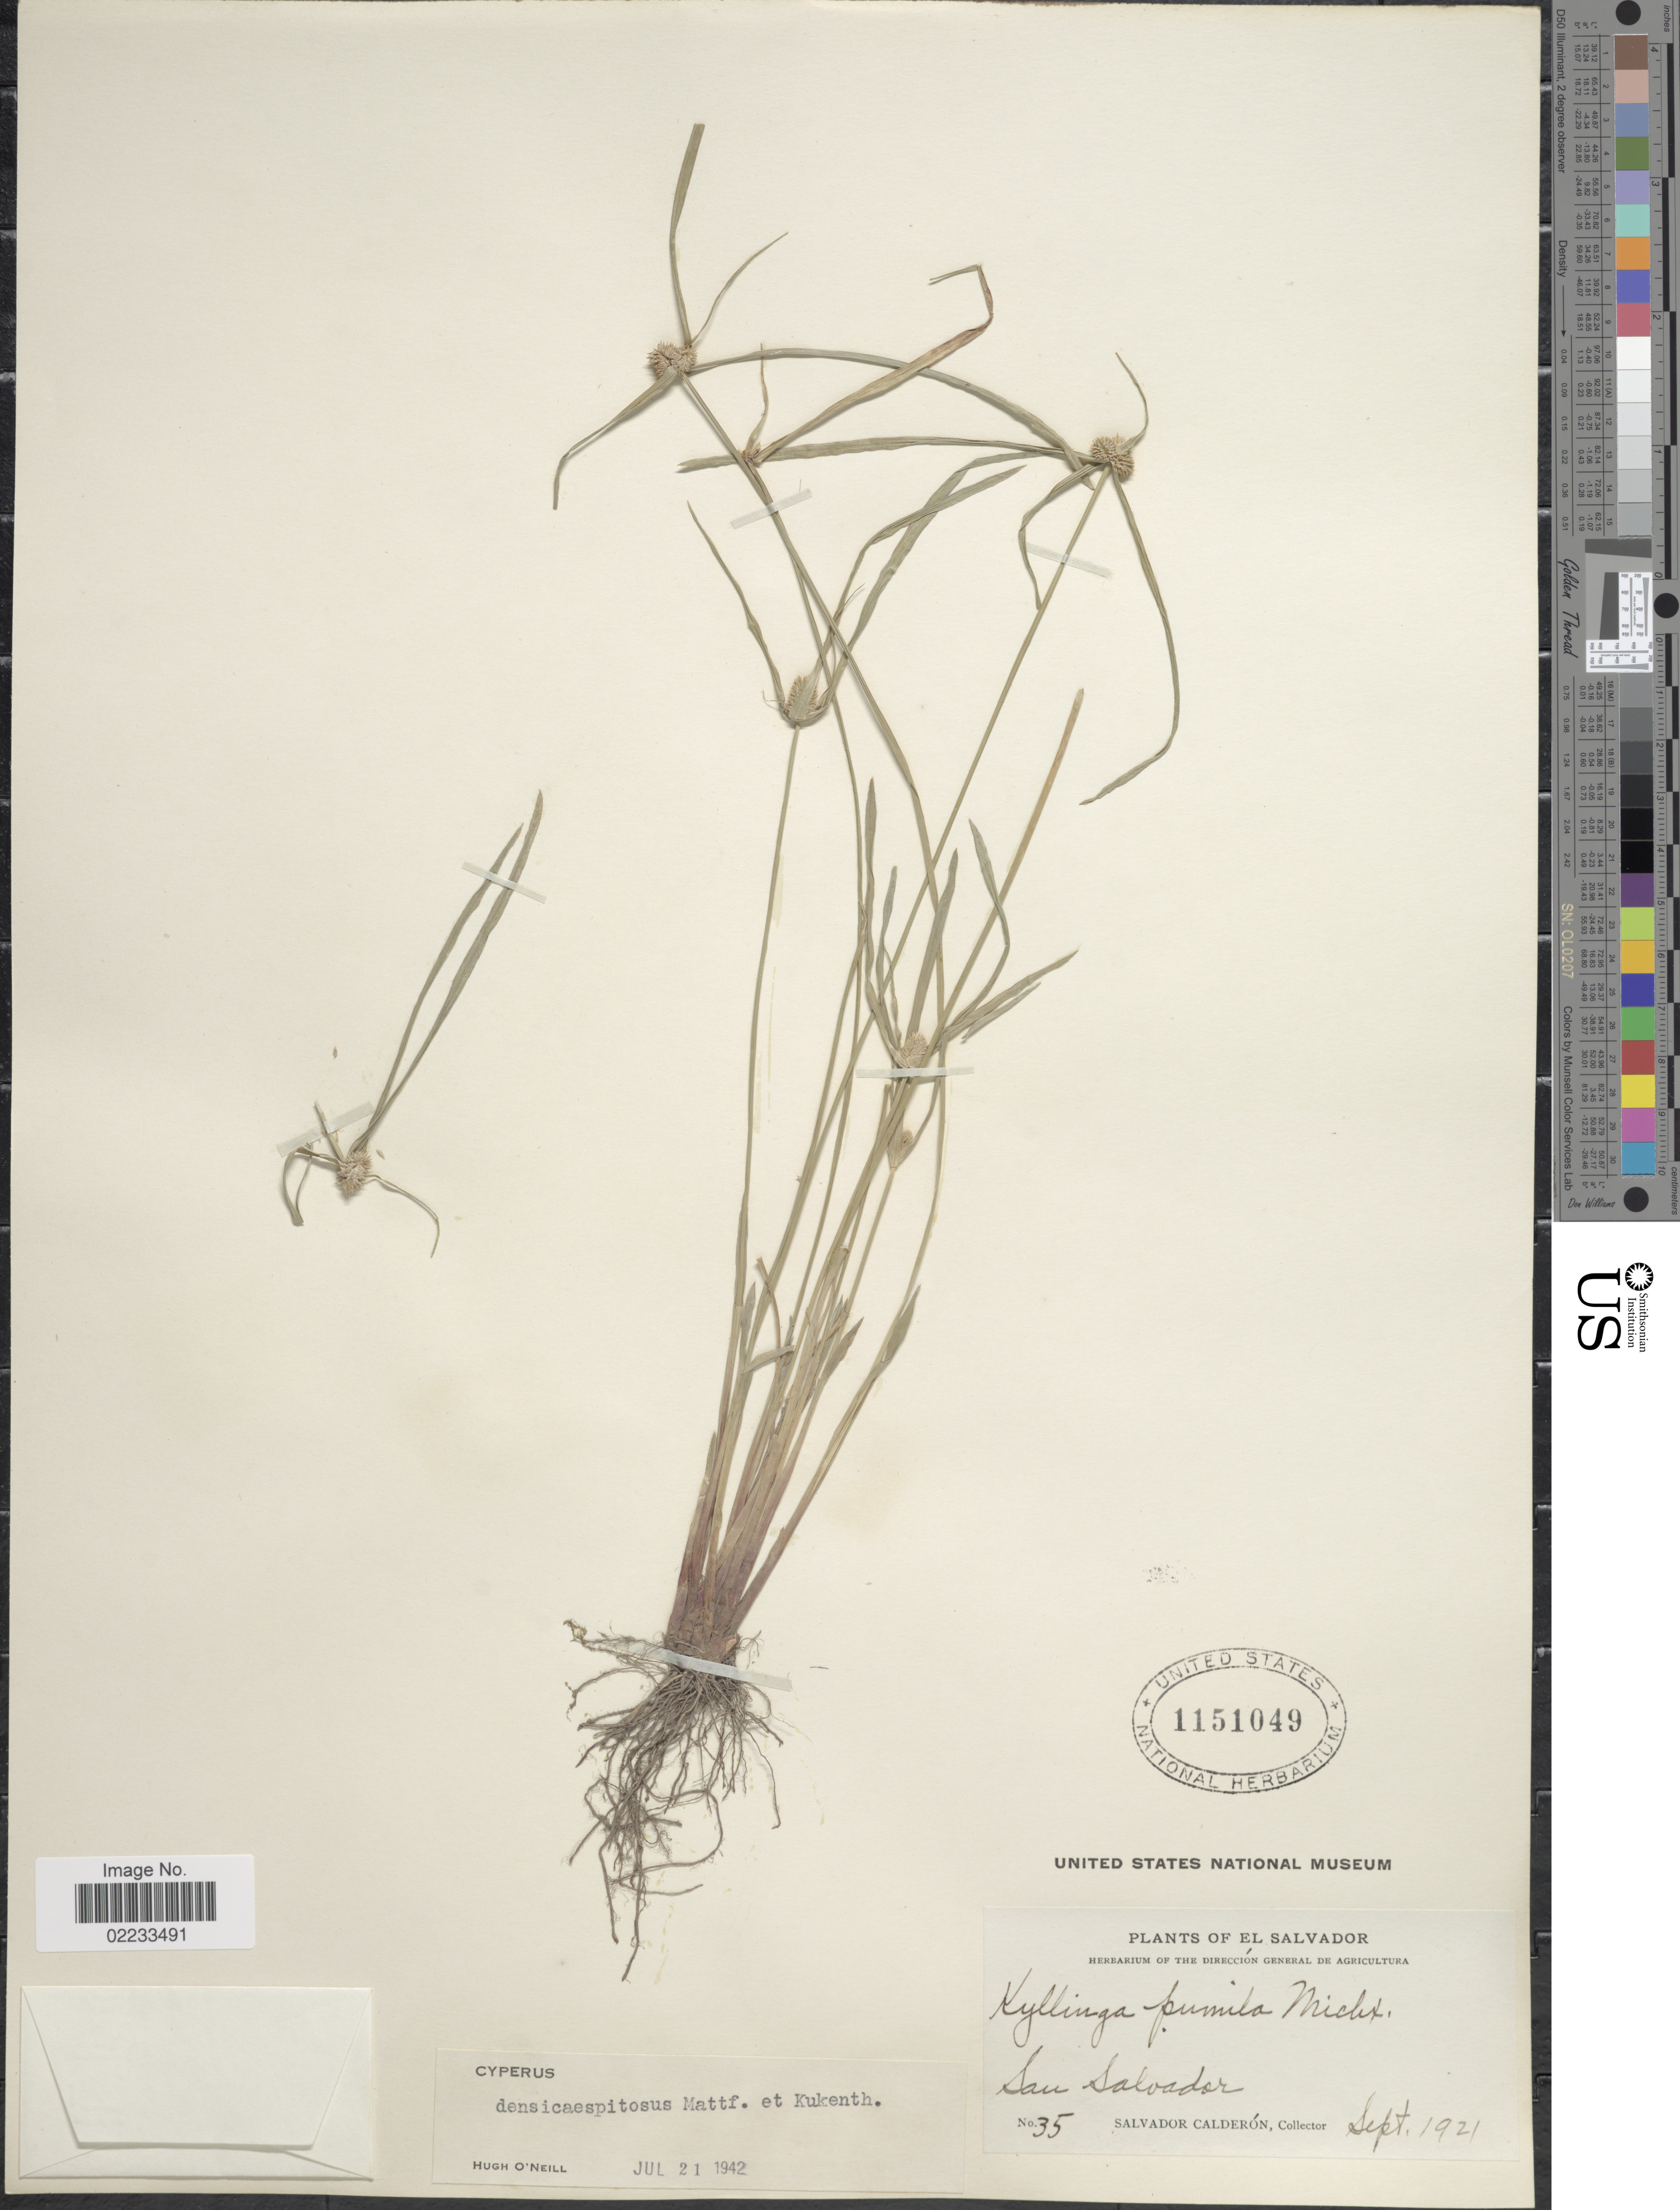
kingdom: Plantae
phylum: Tracheophyta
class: Liliopsida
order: Poales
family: Cyperaceae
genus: Cyperus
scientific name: Cyperus hortensis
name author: (Salzm. ex Steud.) Dorr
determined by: Strong, Mark T., (BOT), Smithsonian Institution - National Museum of Natural History (UNITED STATES)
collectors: S. Calderón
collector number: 35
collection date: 1921-09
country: El Salvador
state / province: San Salvador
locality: San Salvador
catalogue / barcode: US 1151049